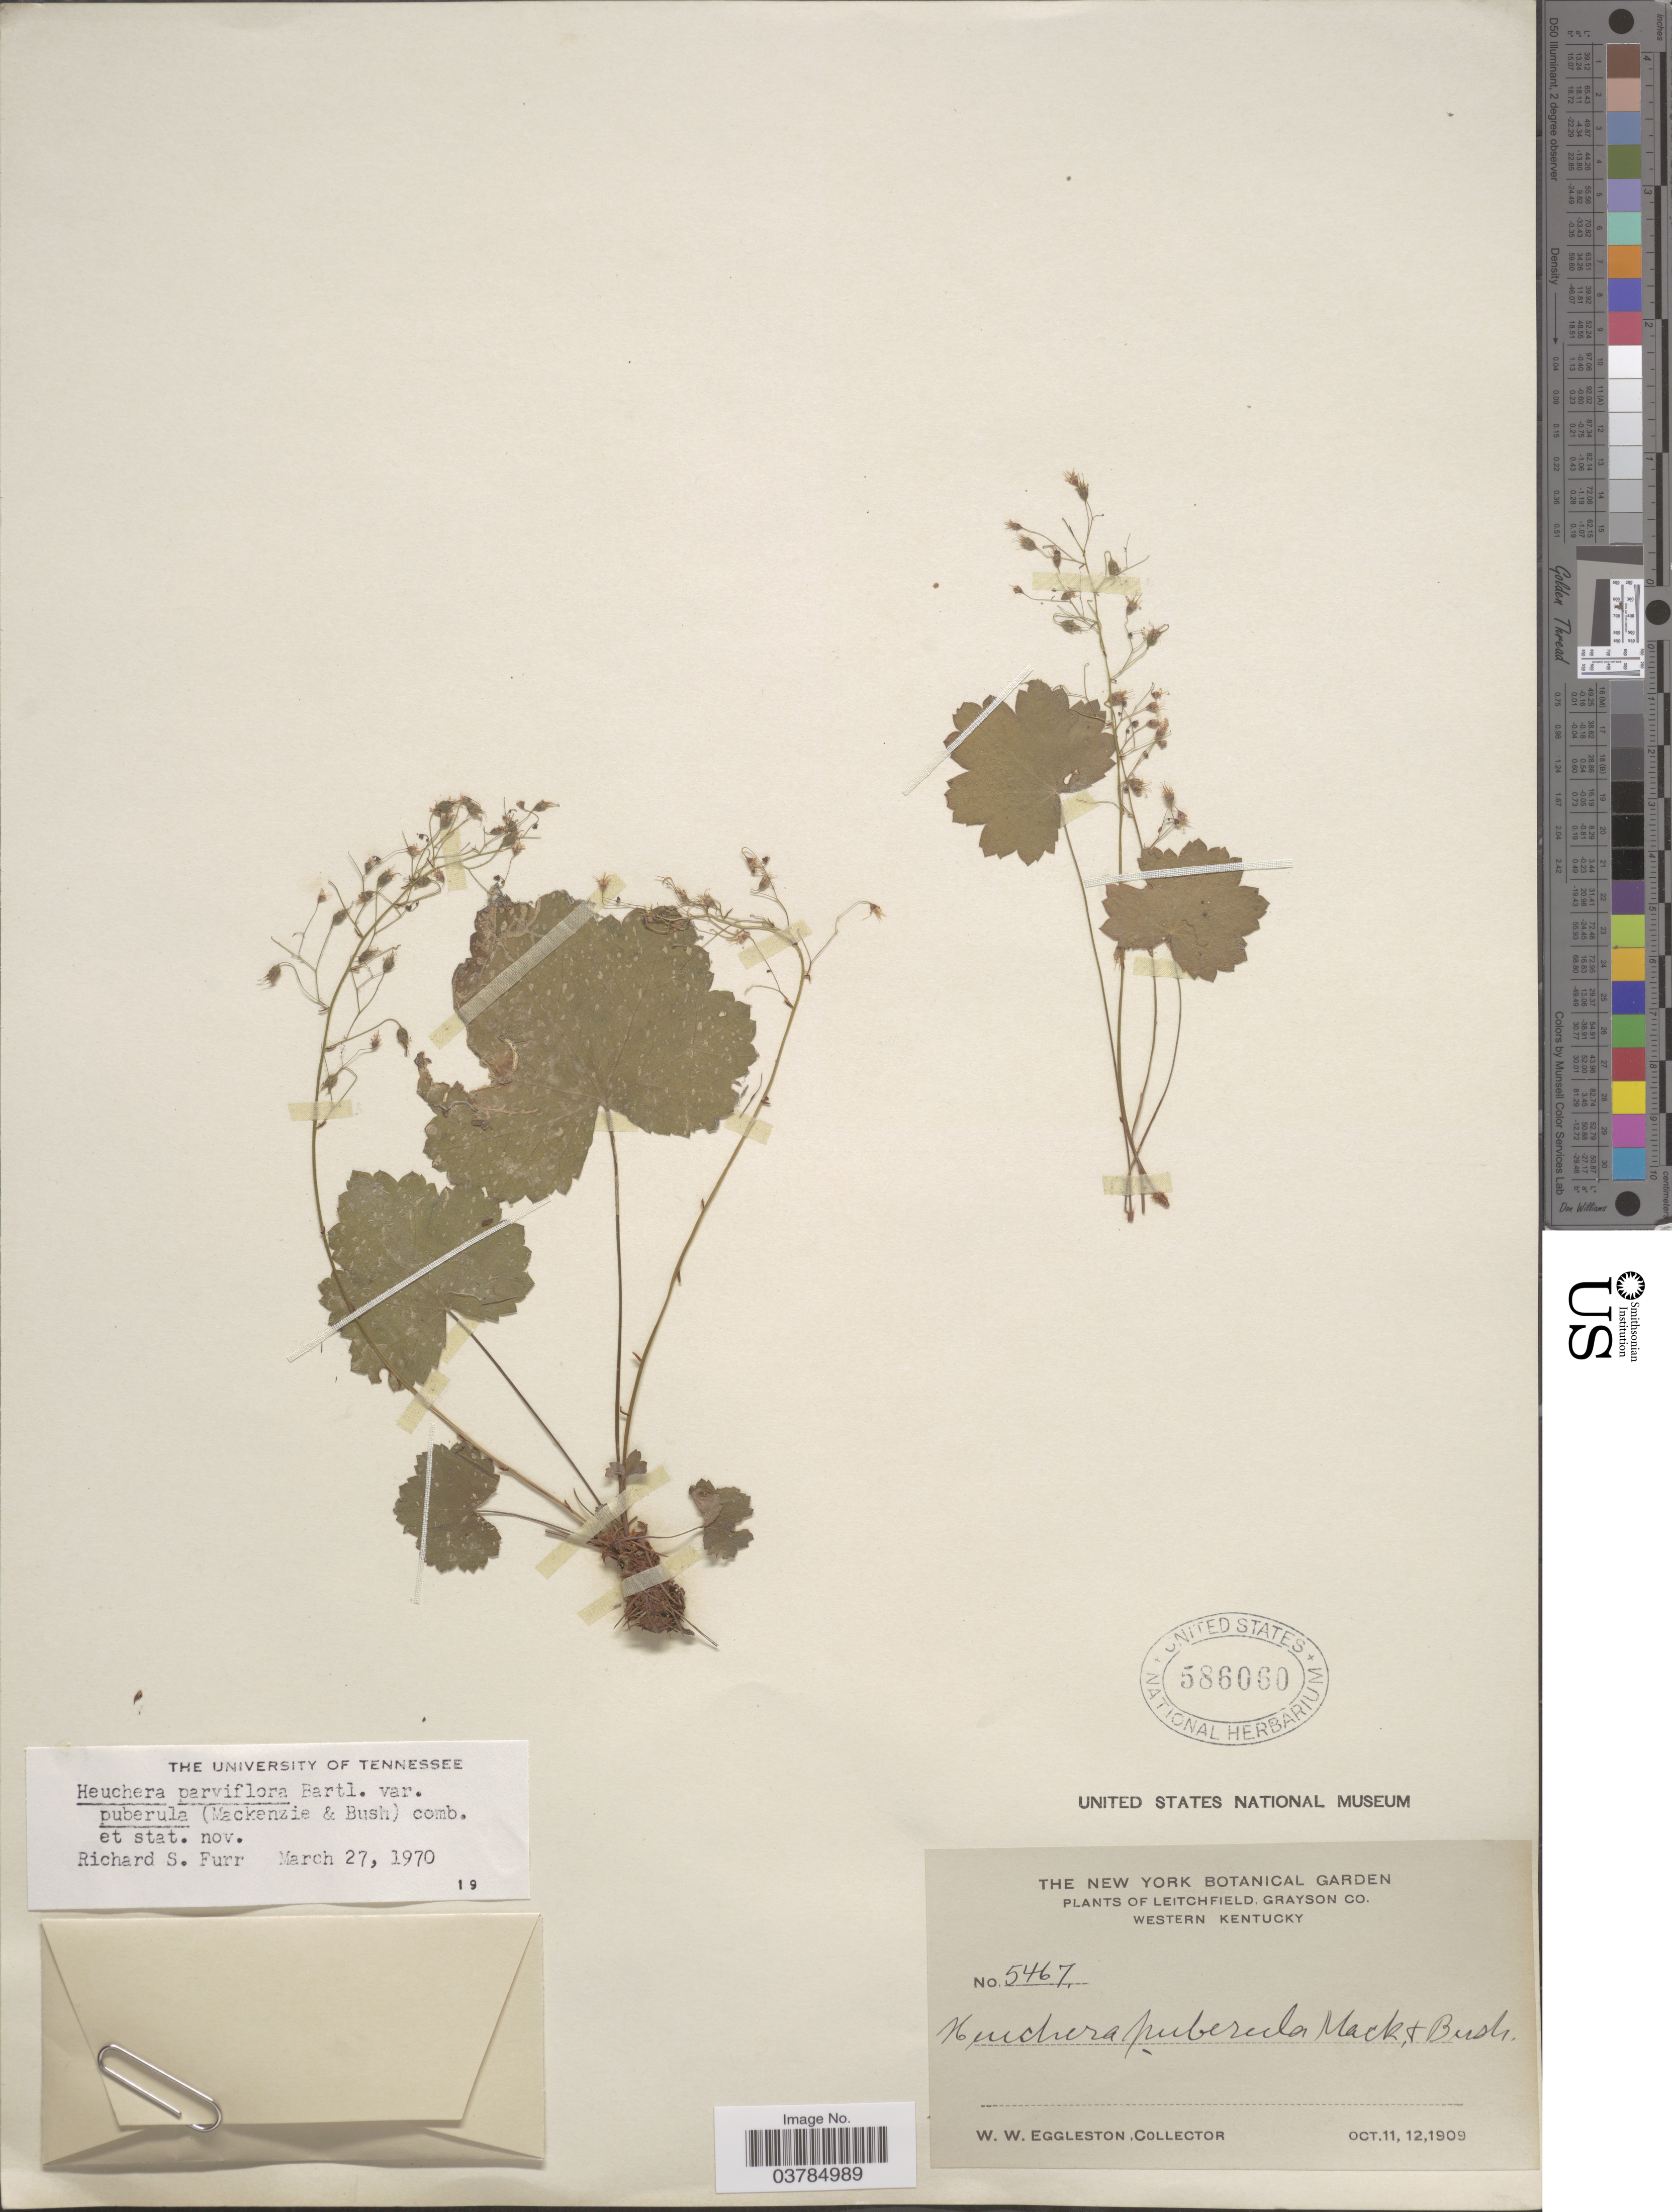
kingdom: Plantae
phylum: Tracheophyta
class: Magnoliopsida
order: Saxifragales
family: Saxifragaceae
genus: Heuchera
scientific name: Heuchera puberula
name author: Mack. & Bush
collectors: W. W. Eggleston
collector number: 5467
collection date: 1909-10-11/1909-10-12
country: United States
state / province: Kentucky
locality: Leitchfield, Grayson Co, Western Kentucky.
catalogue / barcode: US 586060